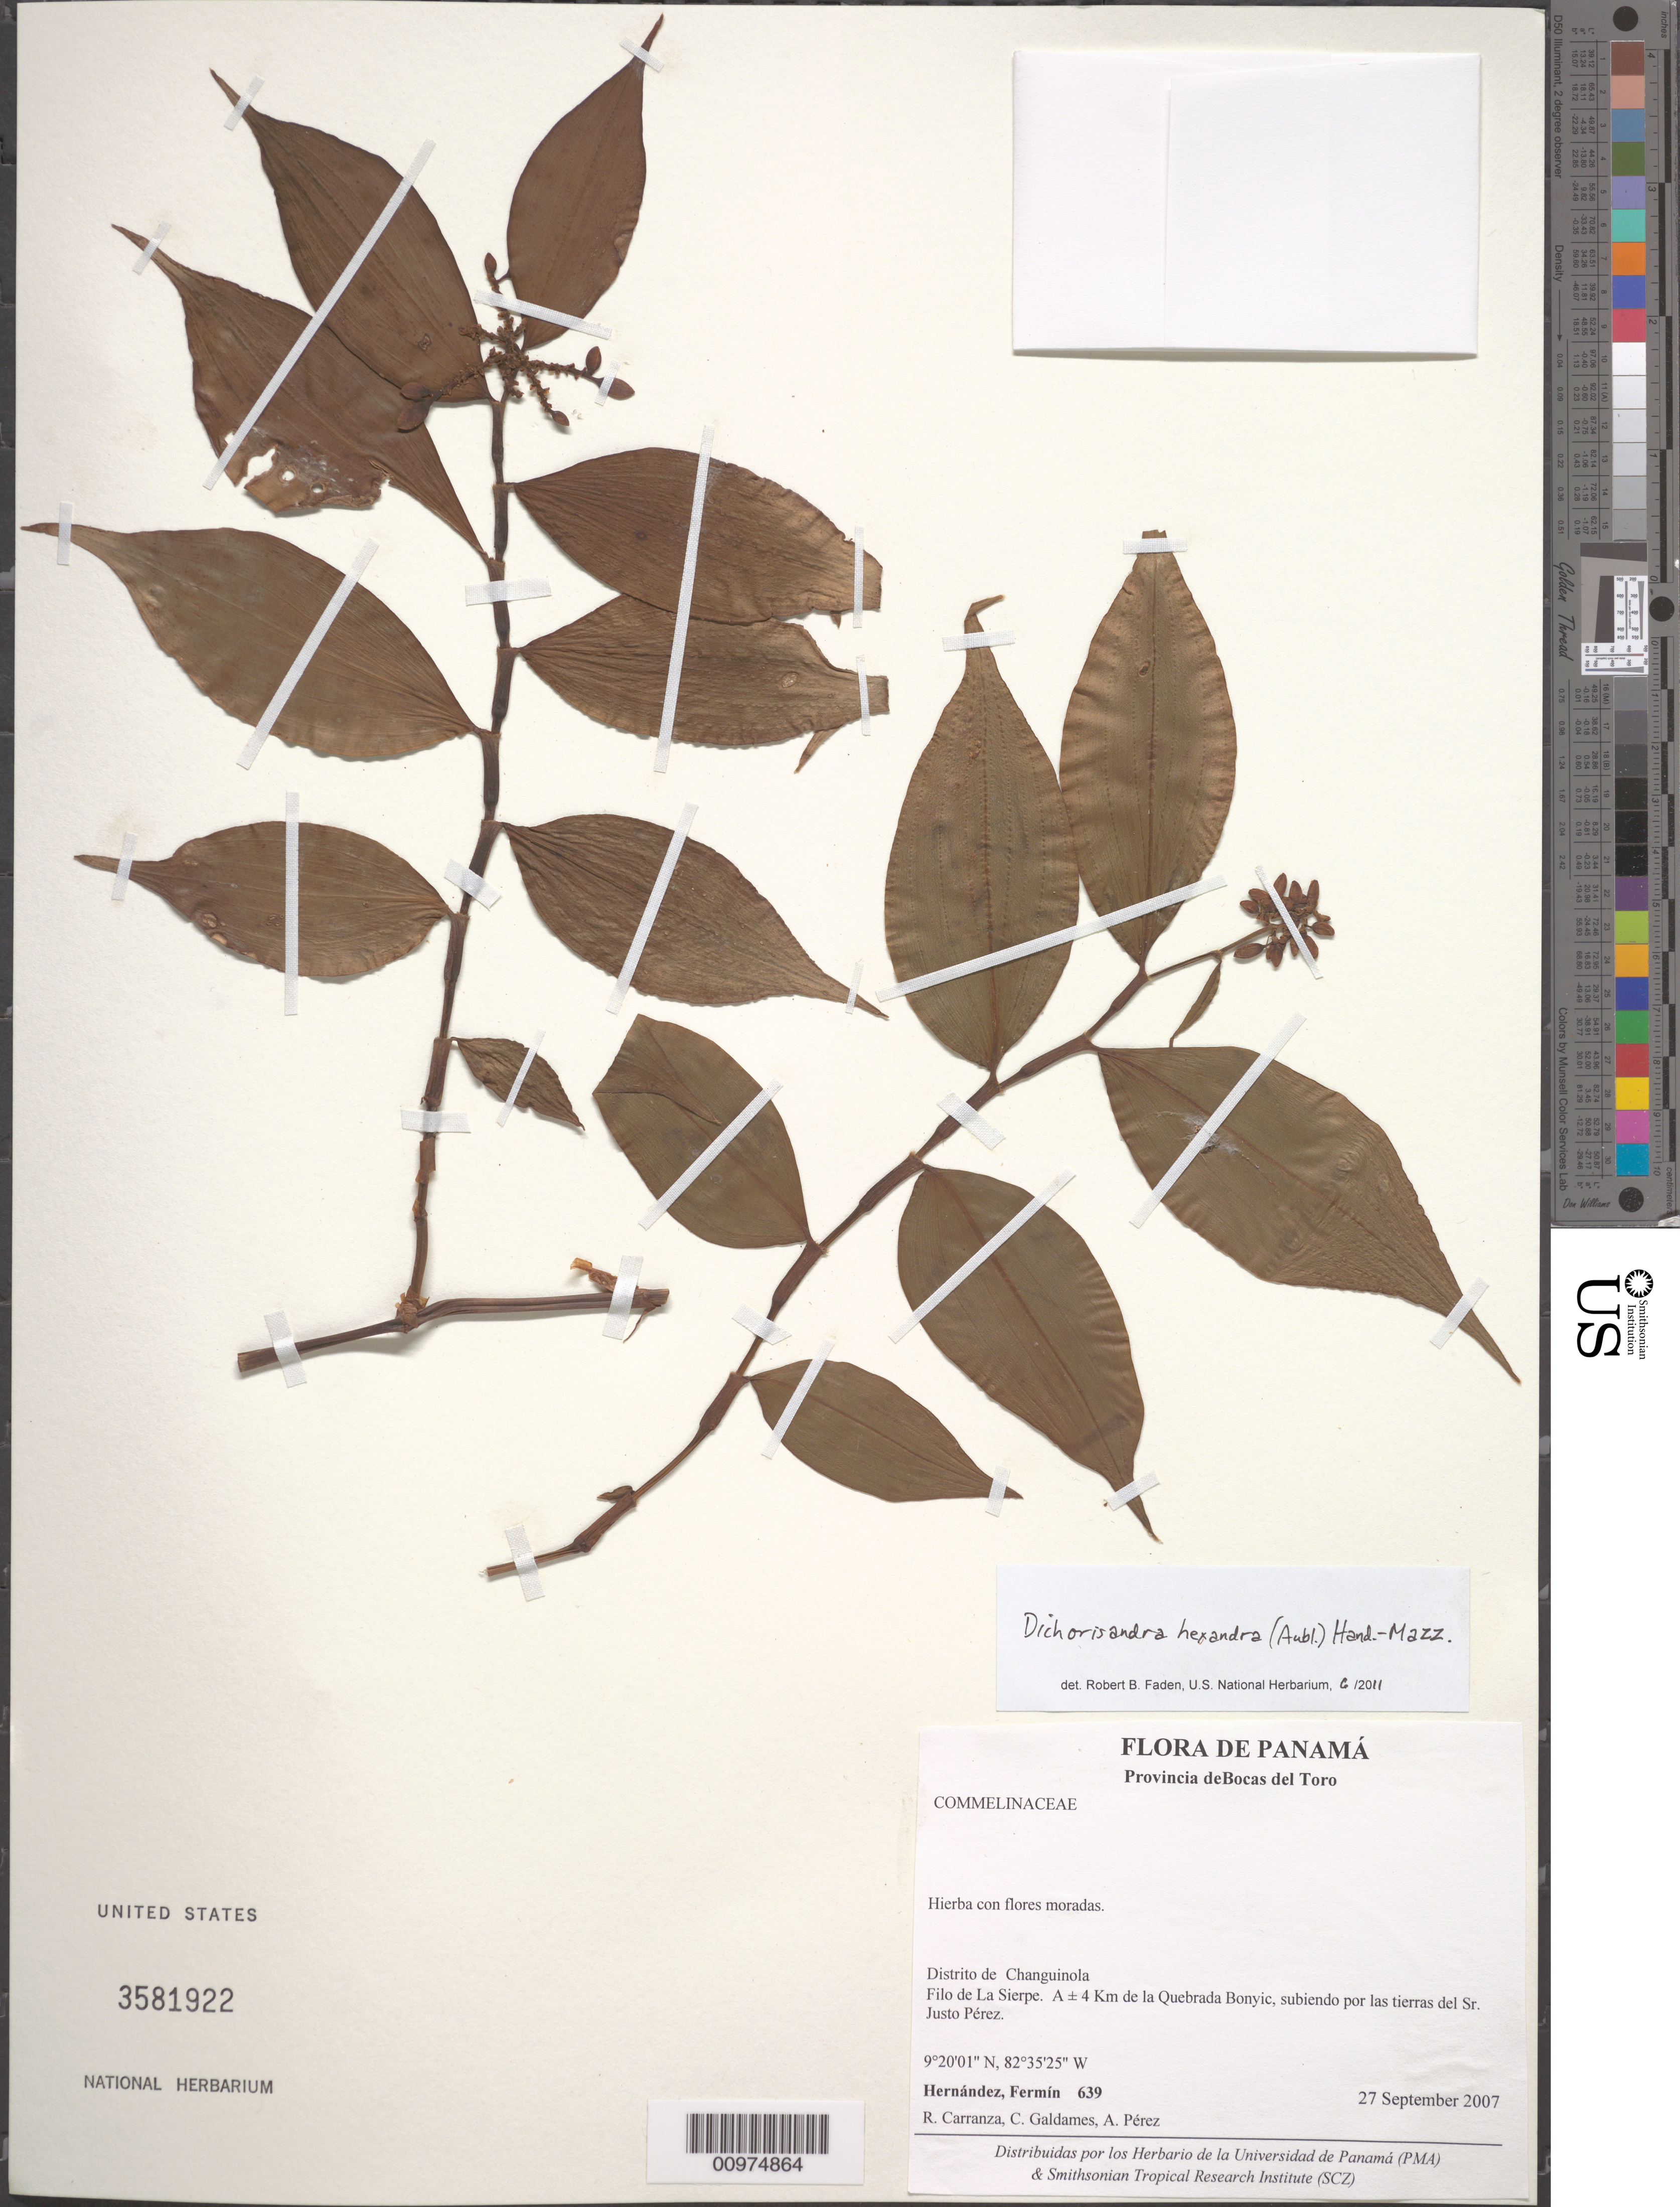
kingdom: Plantae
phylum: Tracheophyta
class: Liliopsida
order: Commelinales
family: Commelinaceae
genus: Dichorisandra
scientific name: Dichorisandra hexandra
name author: (Aubl.) Standl.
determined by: Faden, Robert B., (US), Smithsonian Institution - National Museum of Natural History (UNITED STATES)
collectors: F. Hernández et al.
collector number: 639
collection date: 2007-09-27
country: Panama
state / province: Bocas del Toro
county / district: Changuinola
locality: Filo de La Sierpe. A ±4 Km de la Quebrada Bonyic, subiendo por las tierras del Sr. Justo Perez.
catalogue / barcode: US 3581922